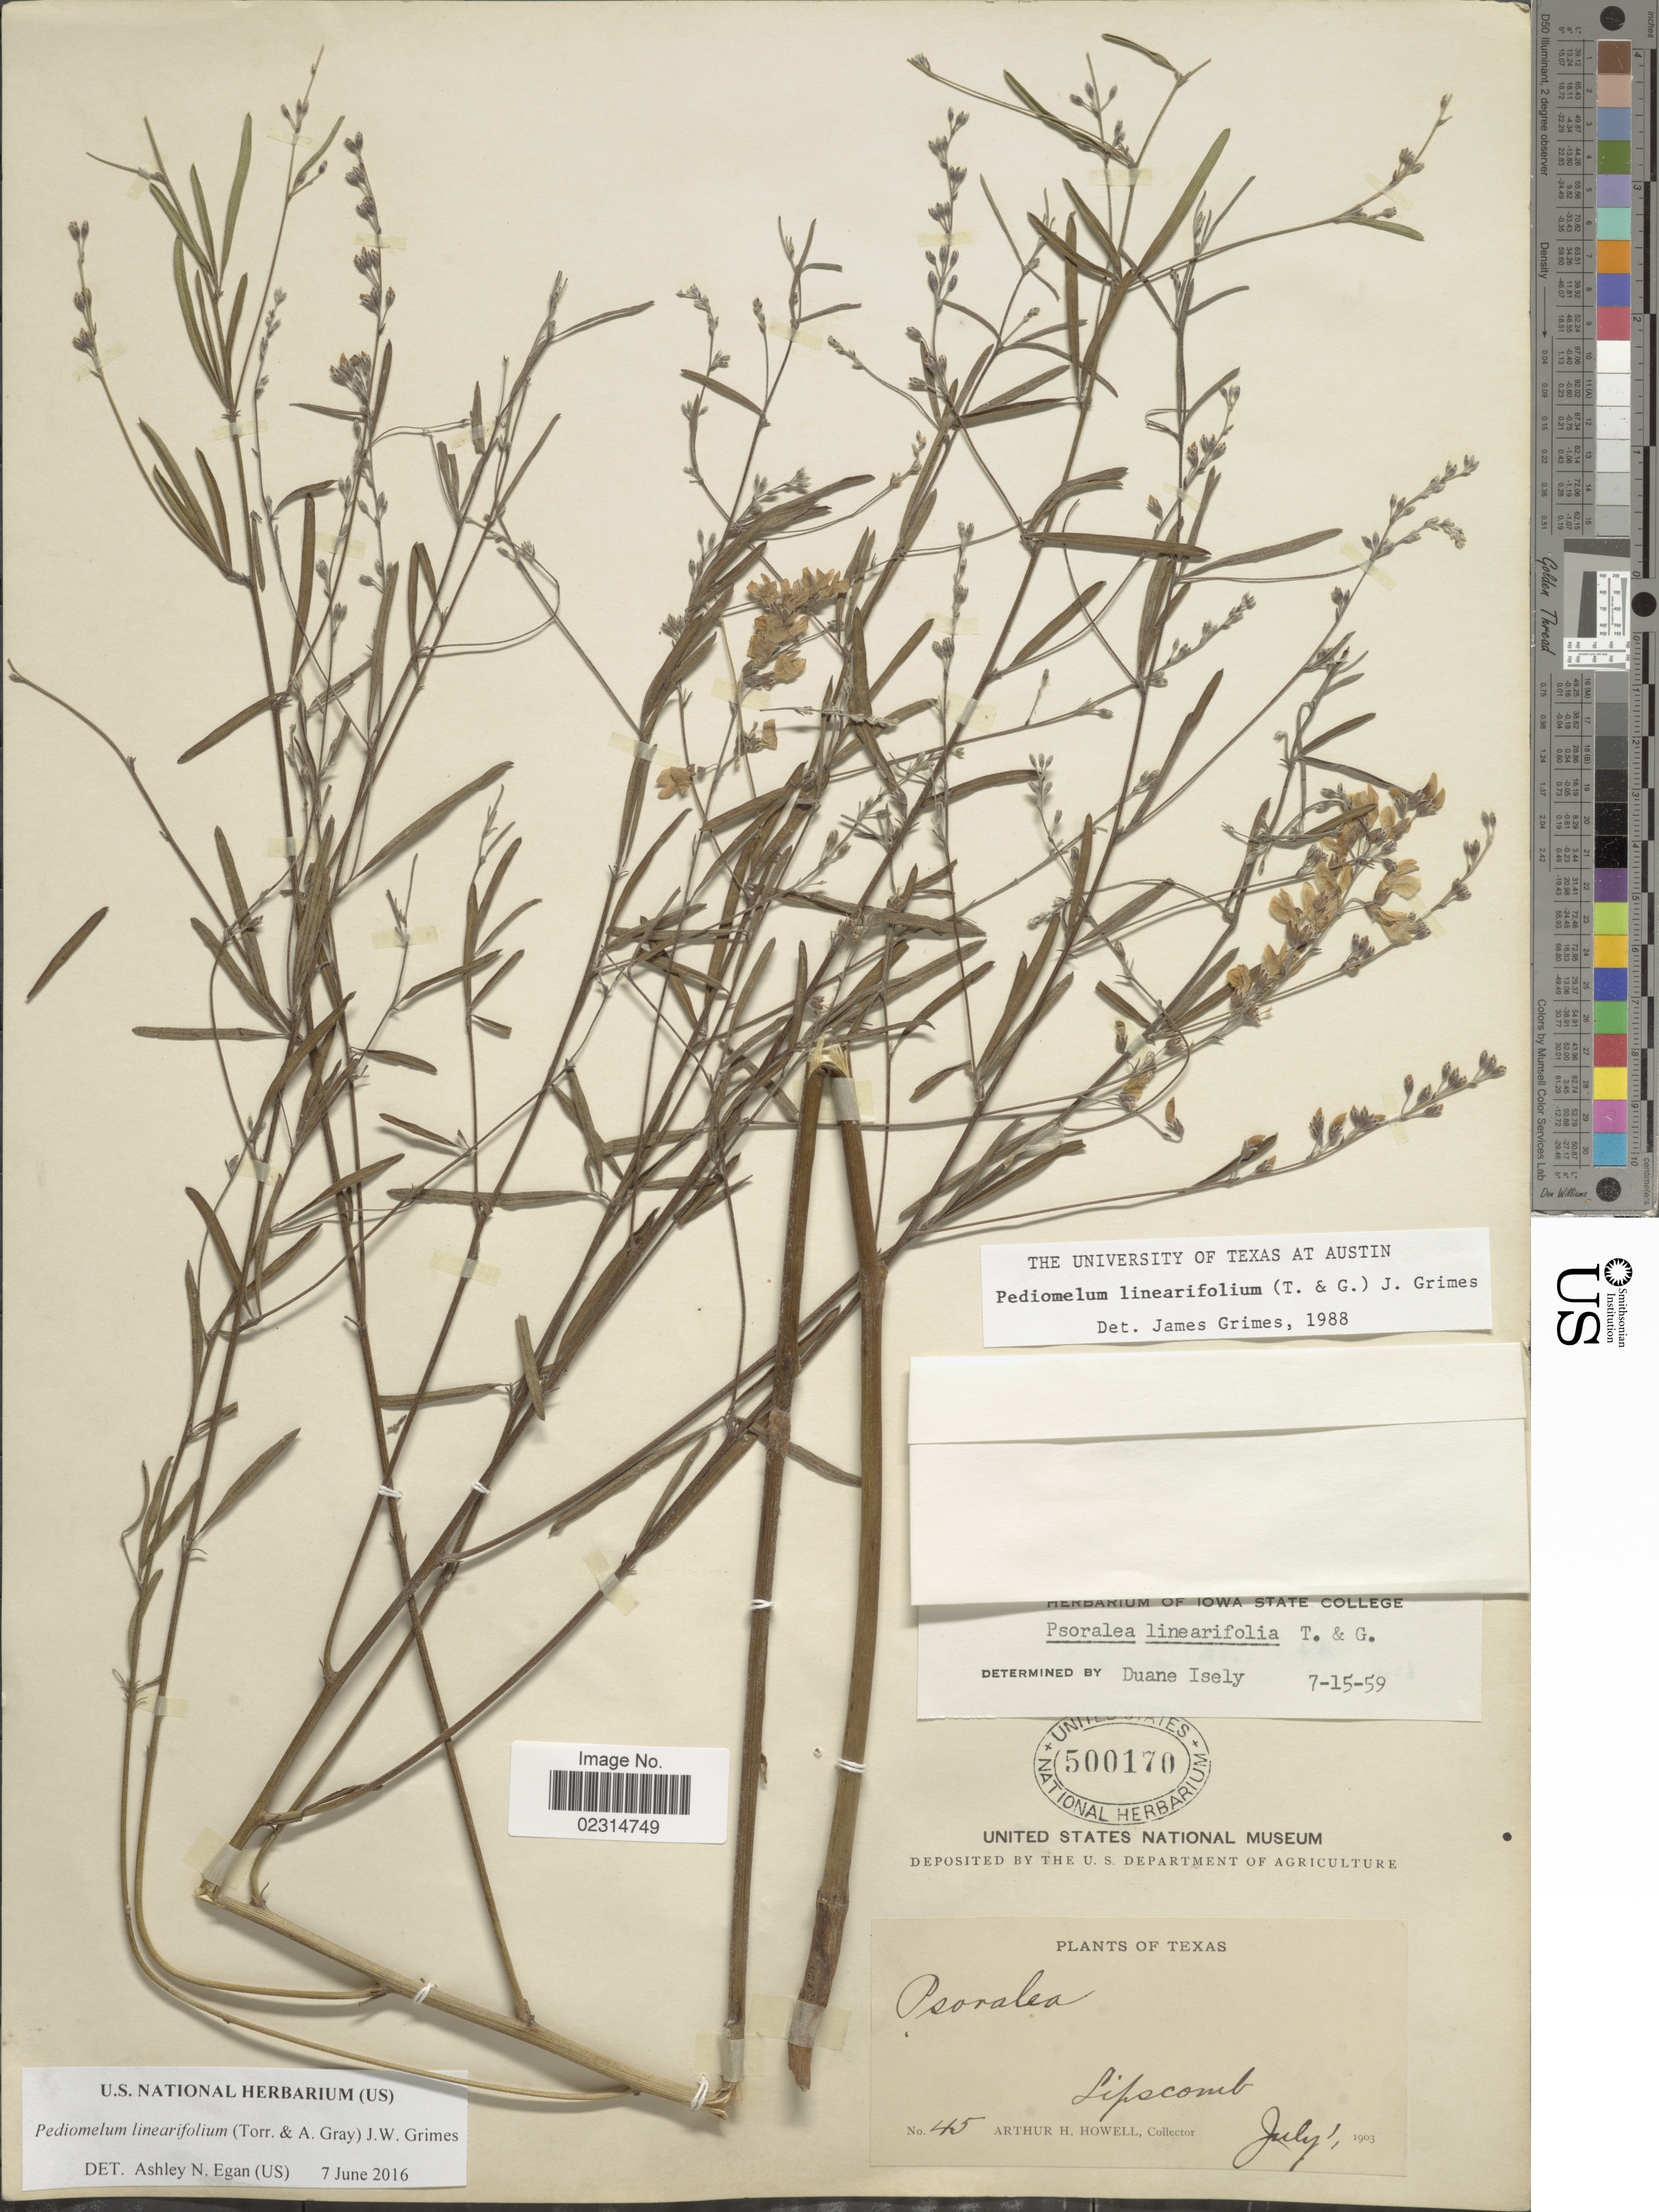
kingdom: Plantae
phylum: Tracheophyta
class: Magnoliopsida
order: Fabales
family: Fabaceae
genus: Pediomelum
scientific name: Pediomelum linearifolium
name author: (Torr. & A. Gray) J.W. Grimes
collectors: A. Howell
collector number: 45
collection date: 1903-07-01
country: United States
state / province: Texas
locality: Lipscomb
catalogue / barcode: US 500170